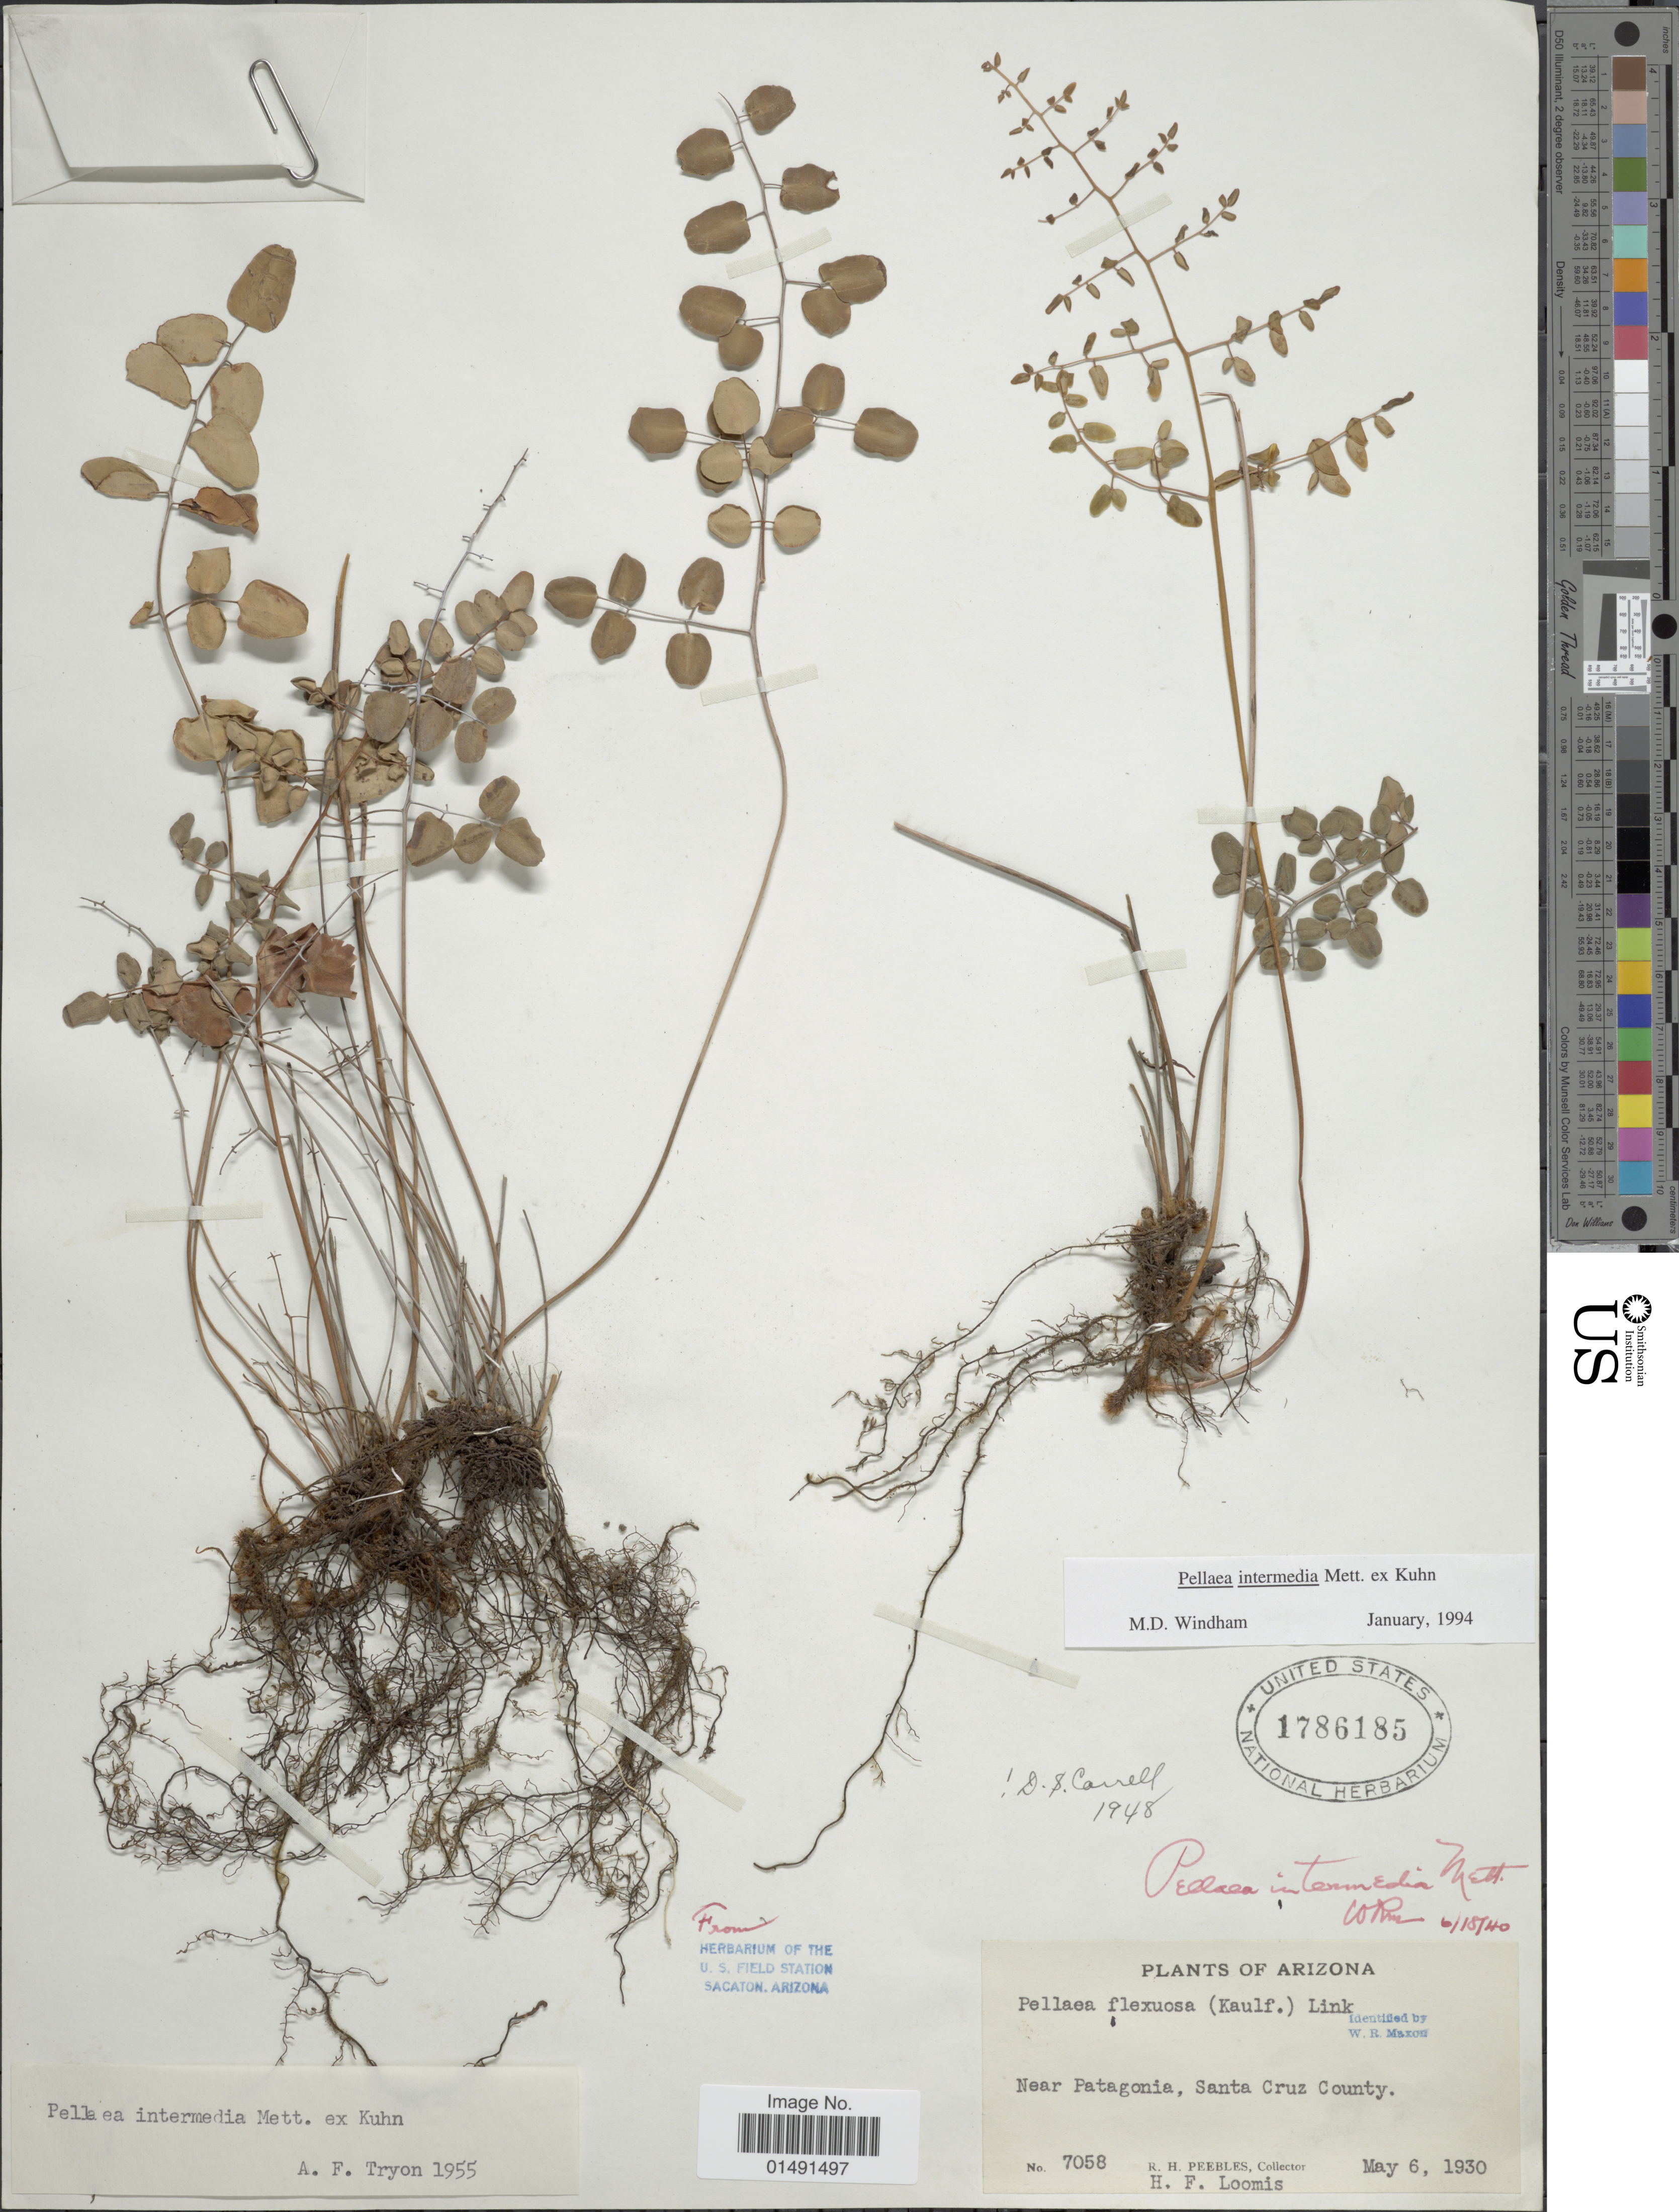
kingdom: Plantae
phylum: Tracheophyta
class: Polypodiopsida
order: Polypodiales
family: Pteridaceae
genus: Pellaea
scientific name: Pellaea intermedia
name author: Mett. ex Kuhn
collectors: R. H. Peebles & H. F. Loomis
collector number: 7058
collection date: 1930-05-06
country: United States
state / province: Arizona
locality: Near Patagonia, Santa Cruz County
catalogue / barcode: US 1786185